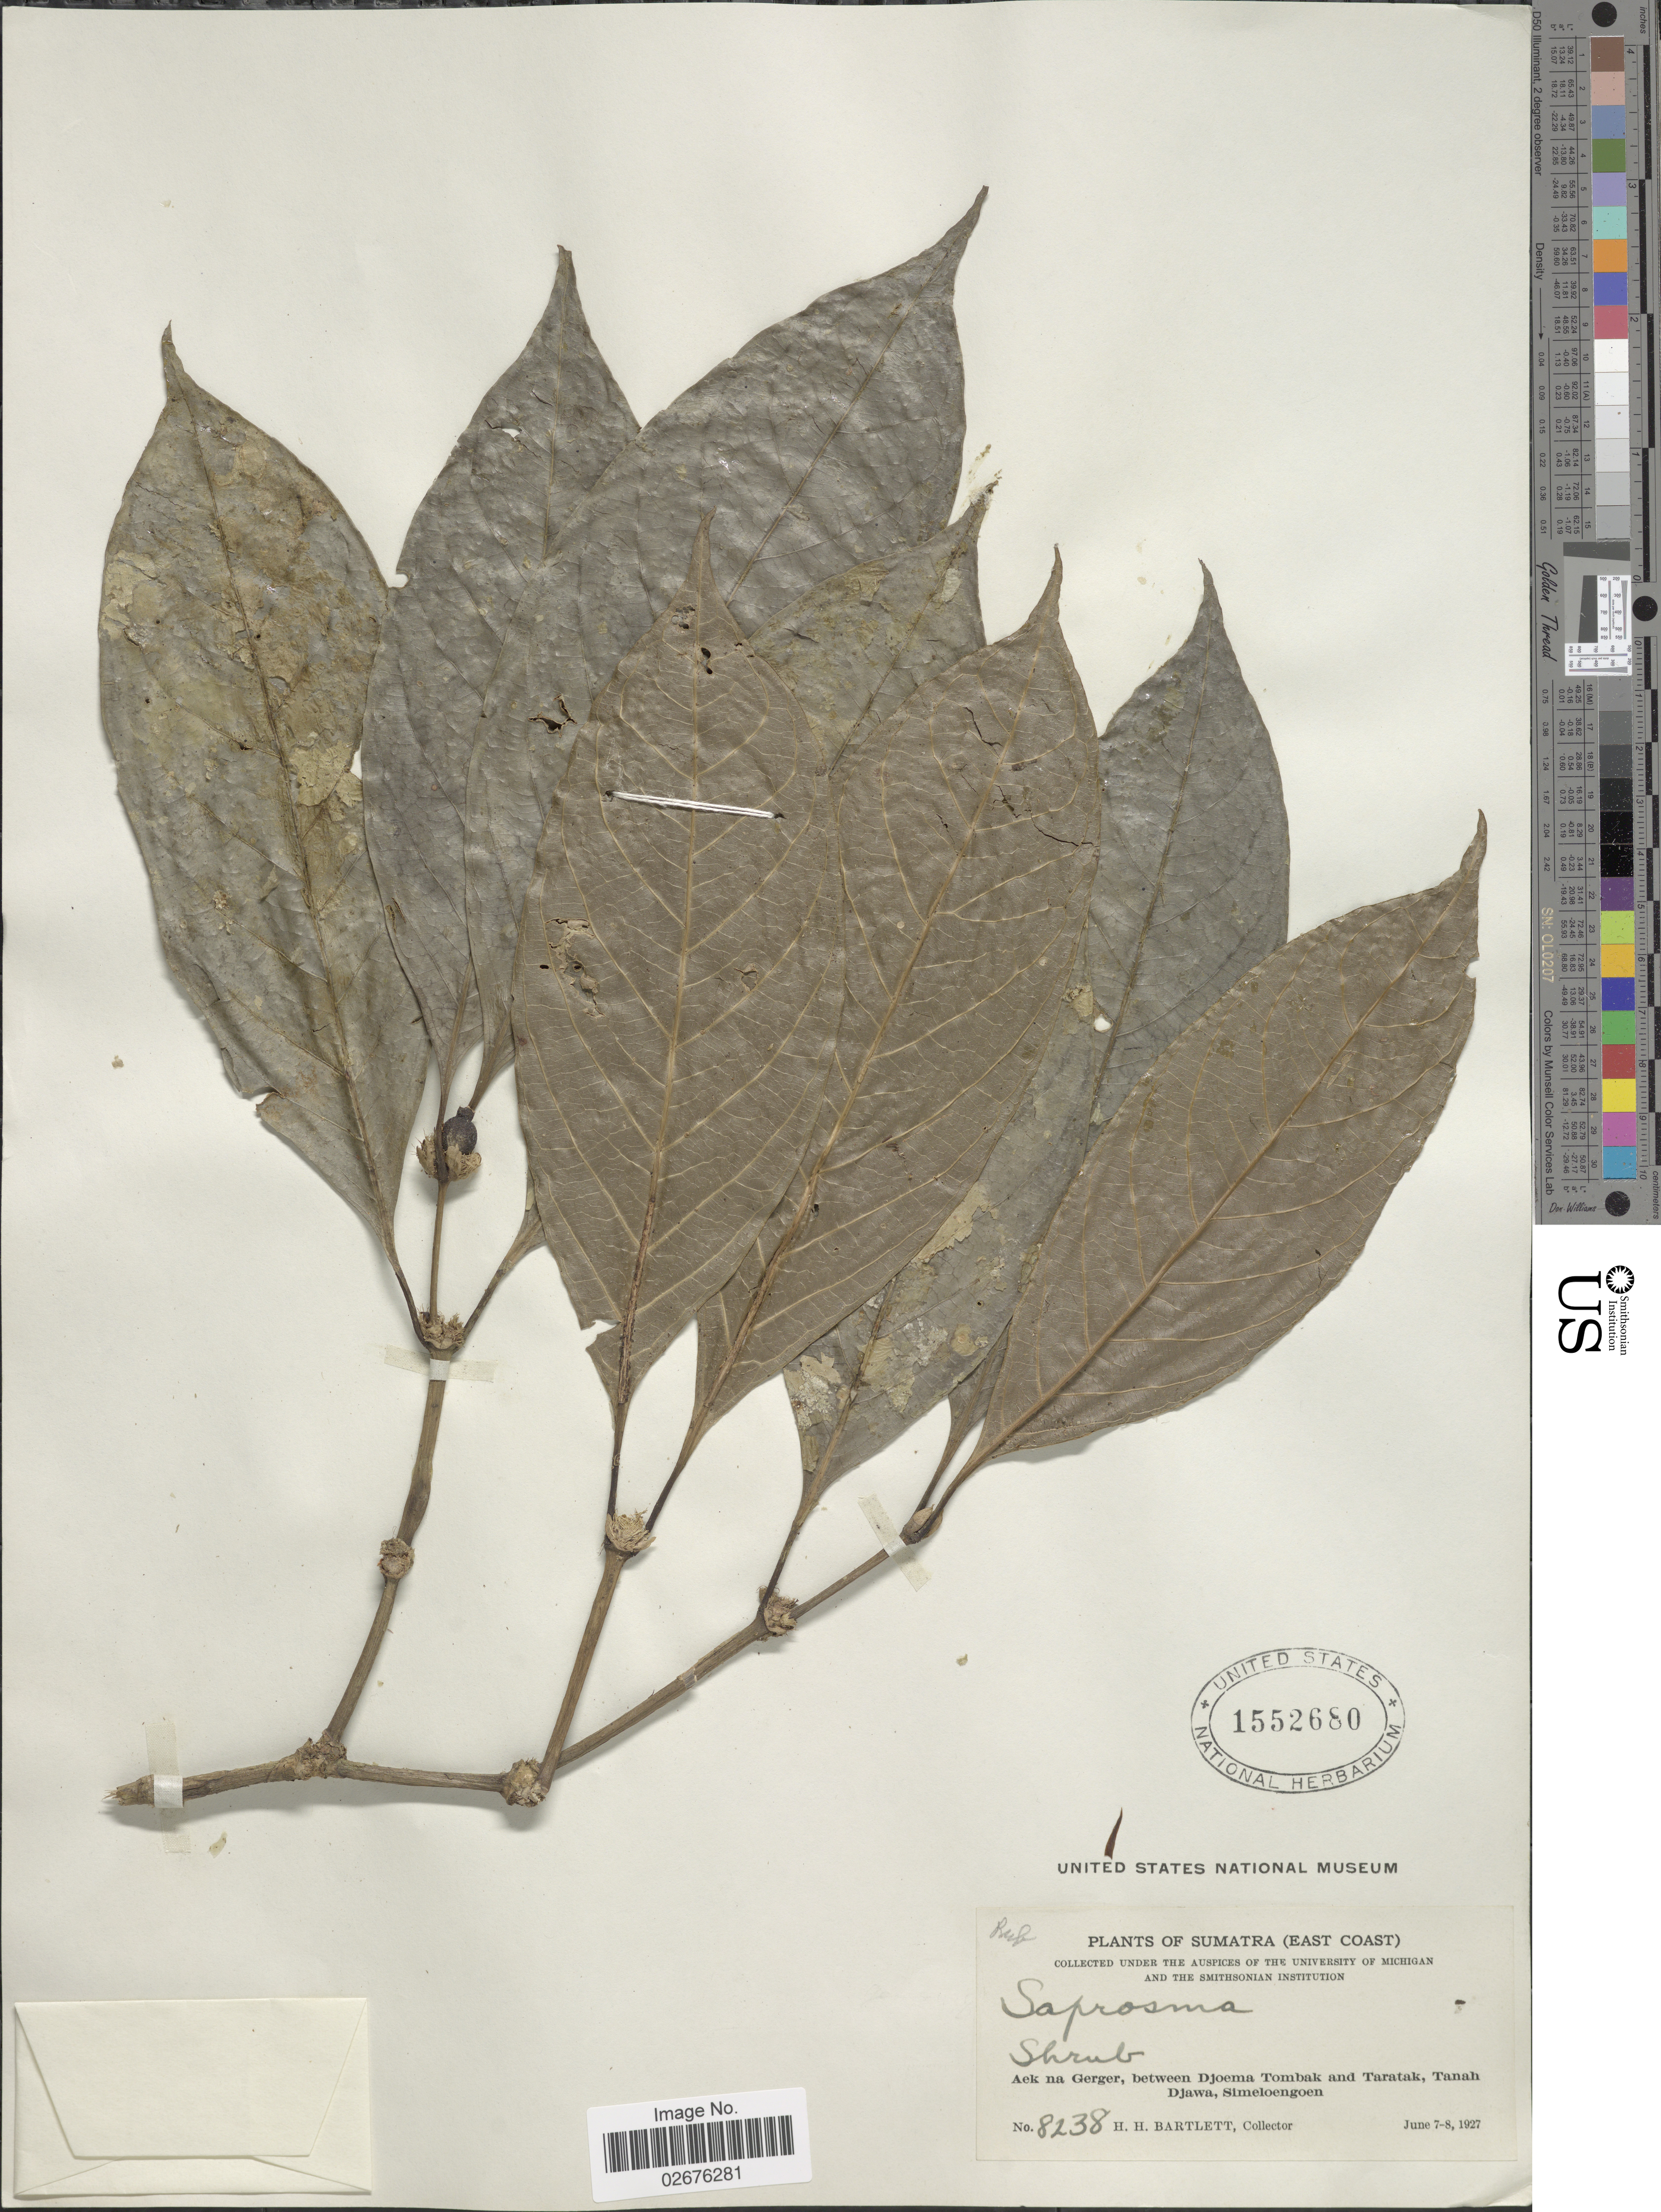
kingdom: Plantae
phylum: Tracheophyta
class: Magnoliopsida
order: Gentianales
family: Rubiaceae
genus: Saprosma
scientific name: Saprosma sp.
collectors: H. H. Bartlett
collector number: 8238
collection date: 1927-06-07/1927-06-08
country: Indonesia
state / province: Sumatra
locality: (East Coast). Aek na Gerger, between Djoema Tombak and Taratak, Tanah Djawa, Simeloengoen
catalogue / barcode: US 1552680